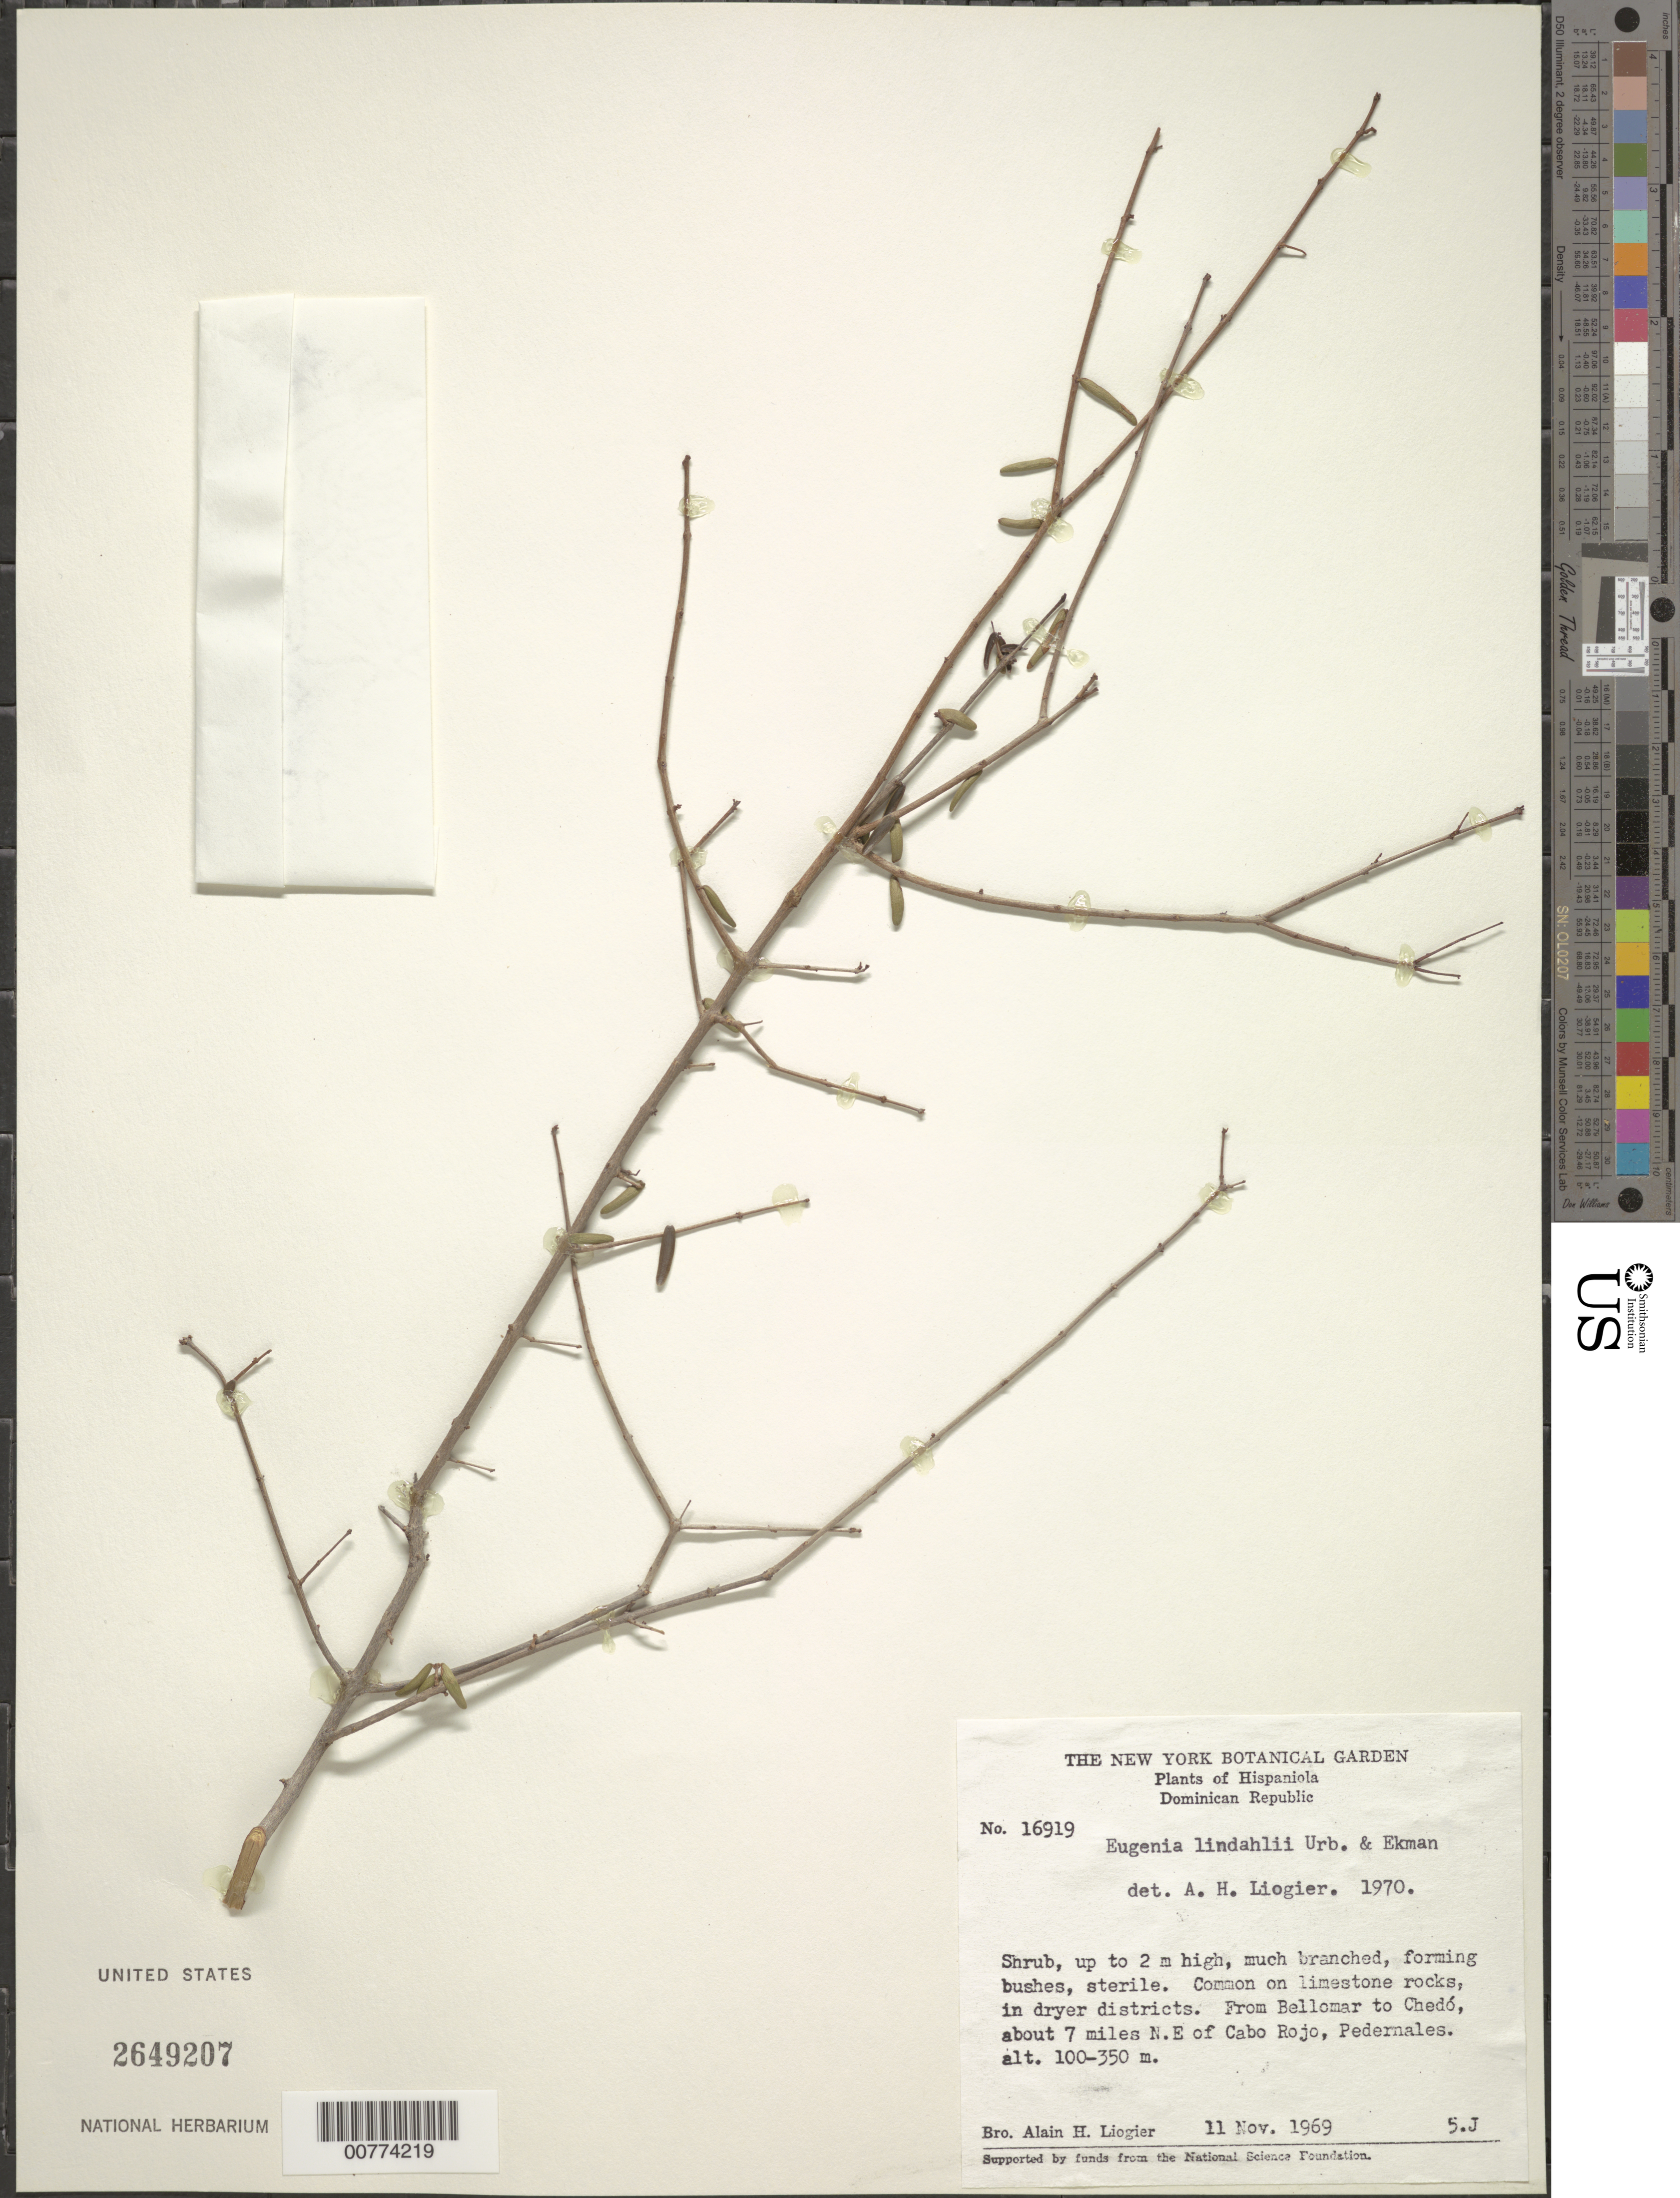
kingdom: Plantae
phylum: Tracheophyta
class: Magnoliopsida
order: Myrtales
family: Myrtaceae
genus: Eugenia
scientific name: Eugenia lindahlii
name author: Urb. & Ekman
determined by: Liogier, Alain H.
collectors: A. H. Liogier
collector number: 16919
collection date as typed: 11 Nov 1969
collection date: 1969-11-11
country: Dominican Republic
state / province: Pedernales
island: Hispaniola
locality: From Bellomar to Chedó, about 7 miles NE of Cabo Rojo.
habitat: Limestone rocks, in dryer districts.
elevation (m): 100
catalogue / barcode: US 2649207